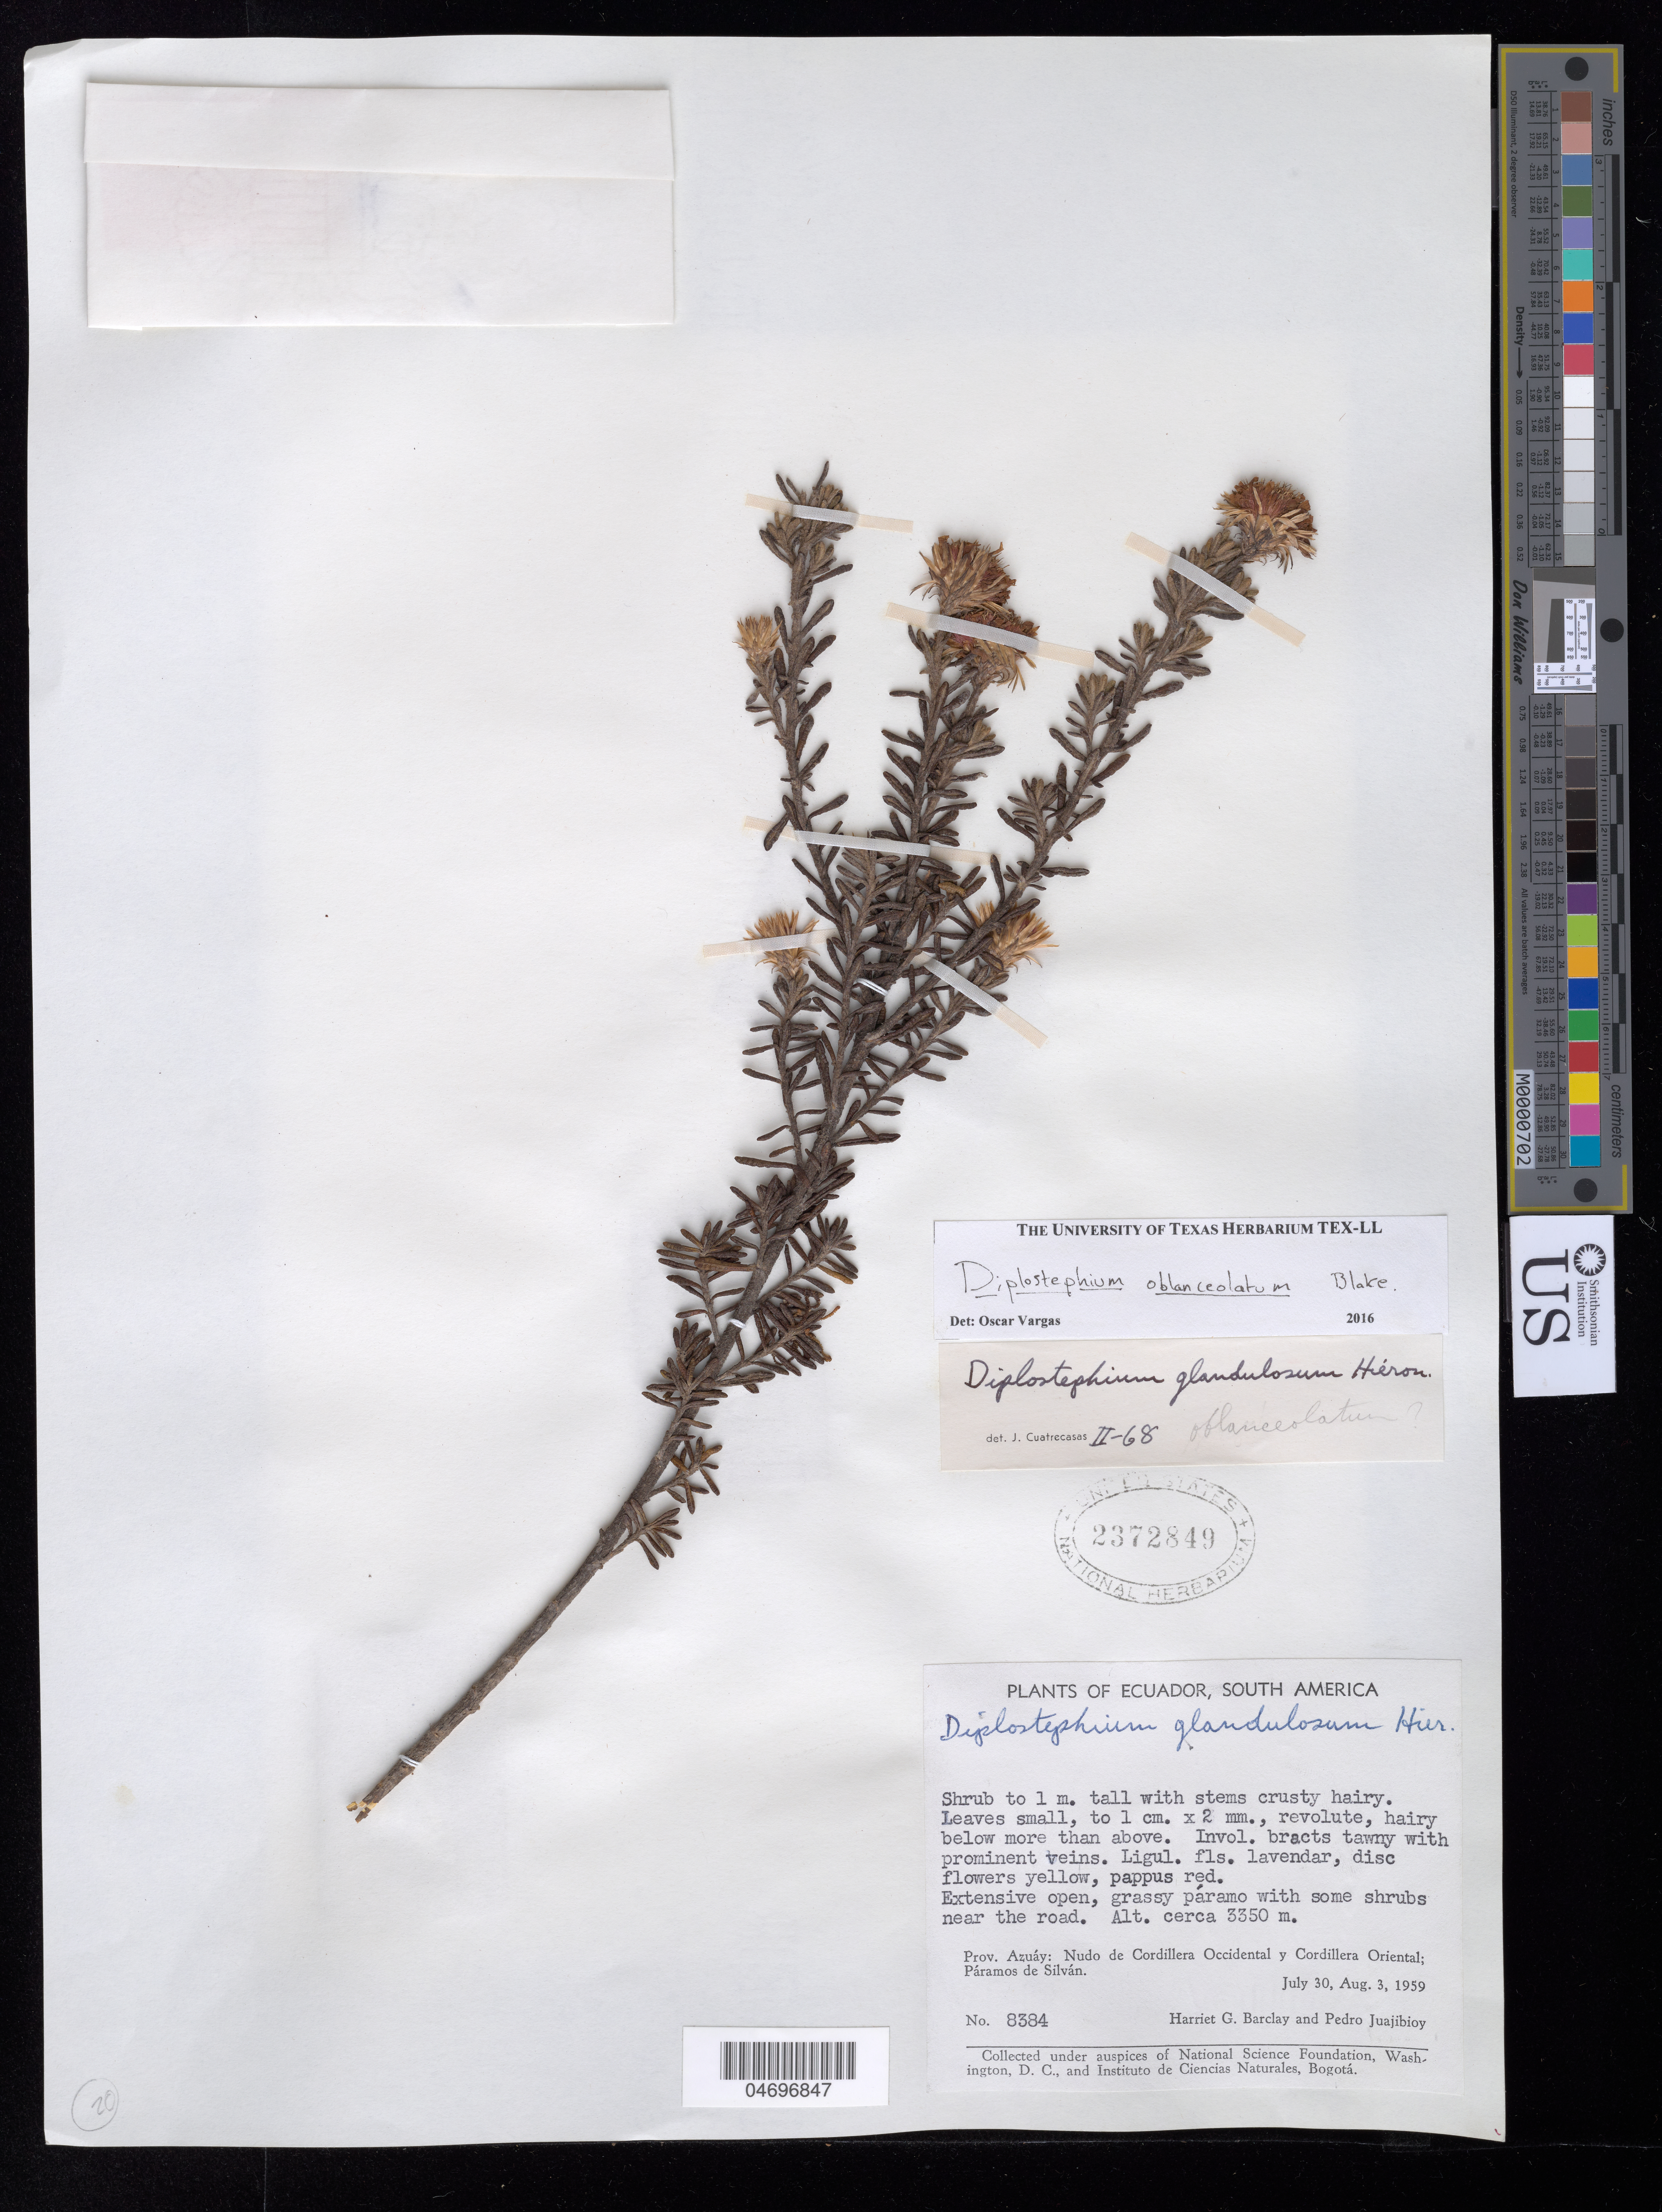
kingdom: Plantae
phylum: Tracheophyta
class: Magnoliopsida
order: Asterales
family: Asteraceae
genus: Diplostephium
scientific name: Diplostephium oblanceolatum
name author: S.F. Blake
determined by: Vargas, Oscar M.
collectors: H. G. Barclay & P. Juajibioy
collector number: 8384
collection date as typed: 30 Jul 1959 to 03 Aug 1959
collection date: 1959-07-30/1959-08-03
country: Ecuador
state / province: Azuay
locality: Páramos de Silvan.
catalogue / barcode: US 2372849